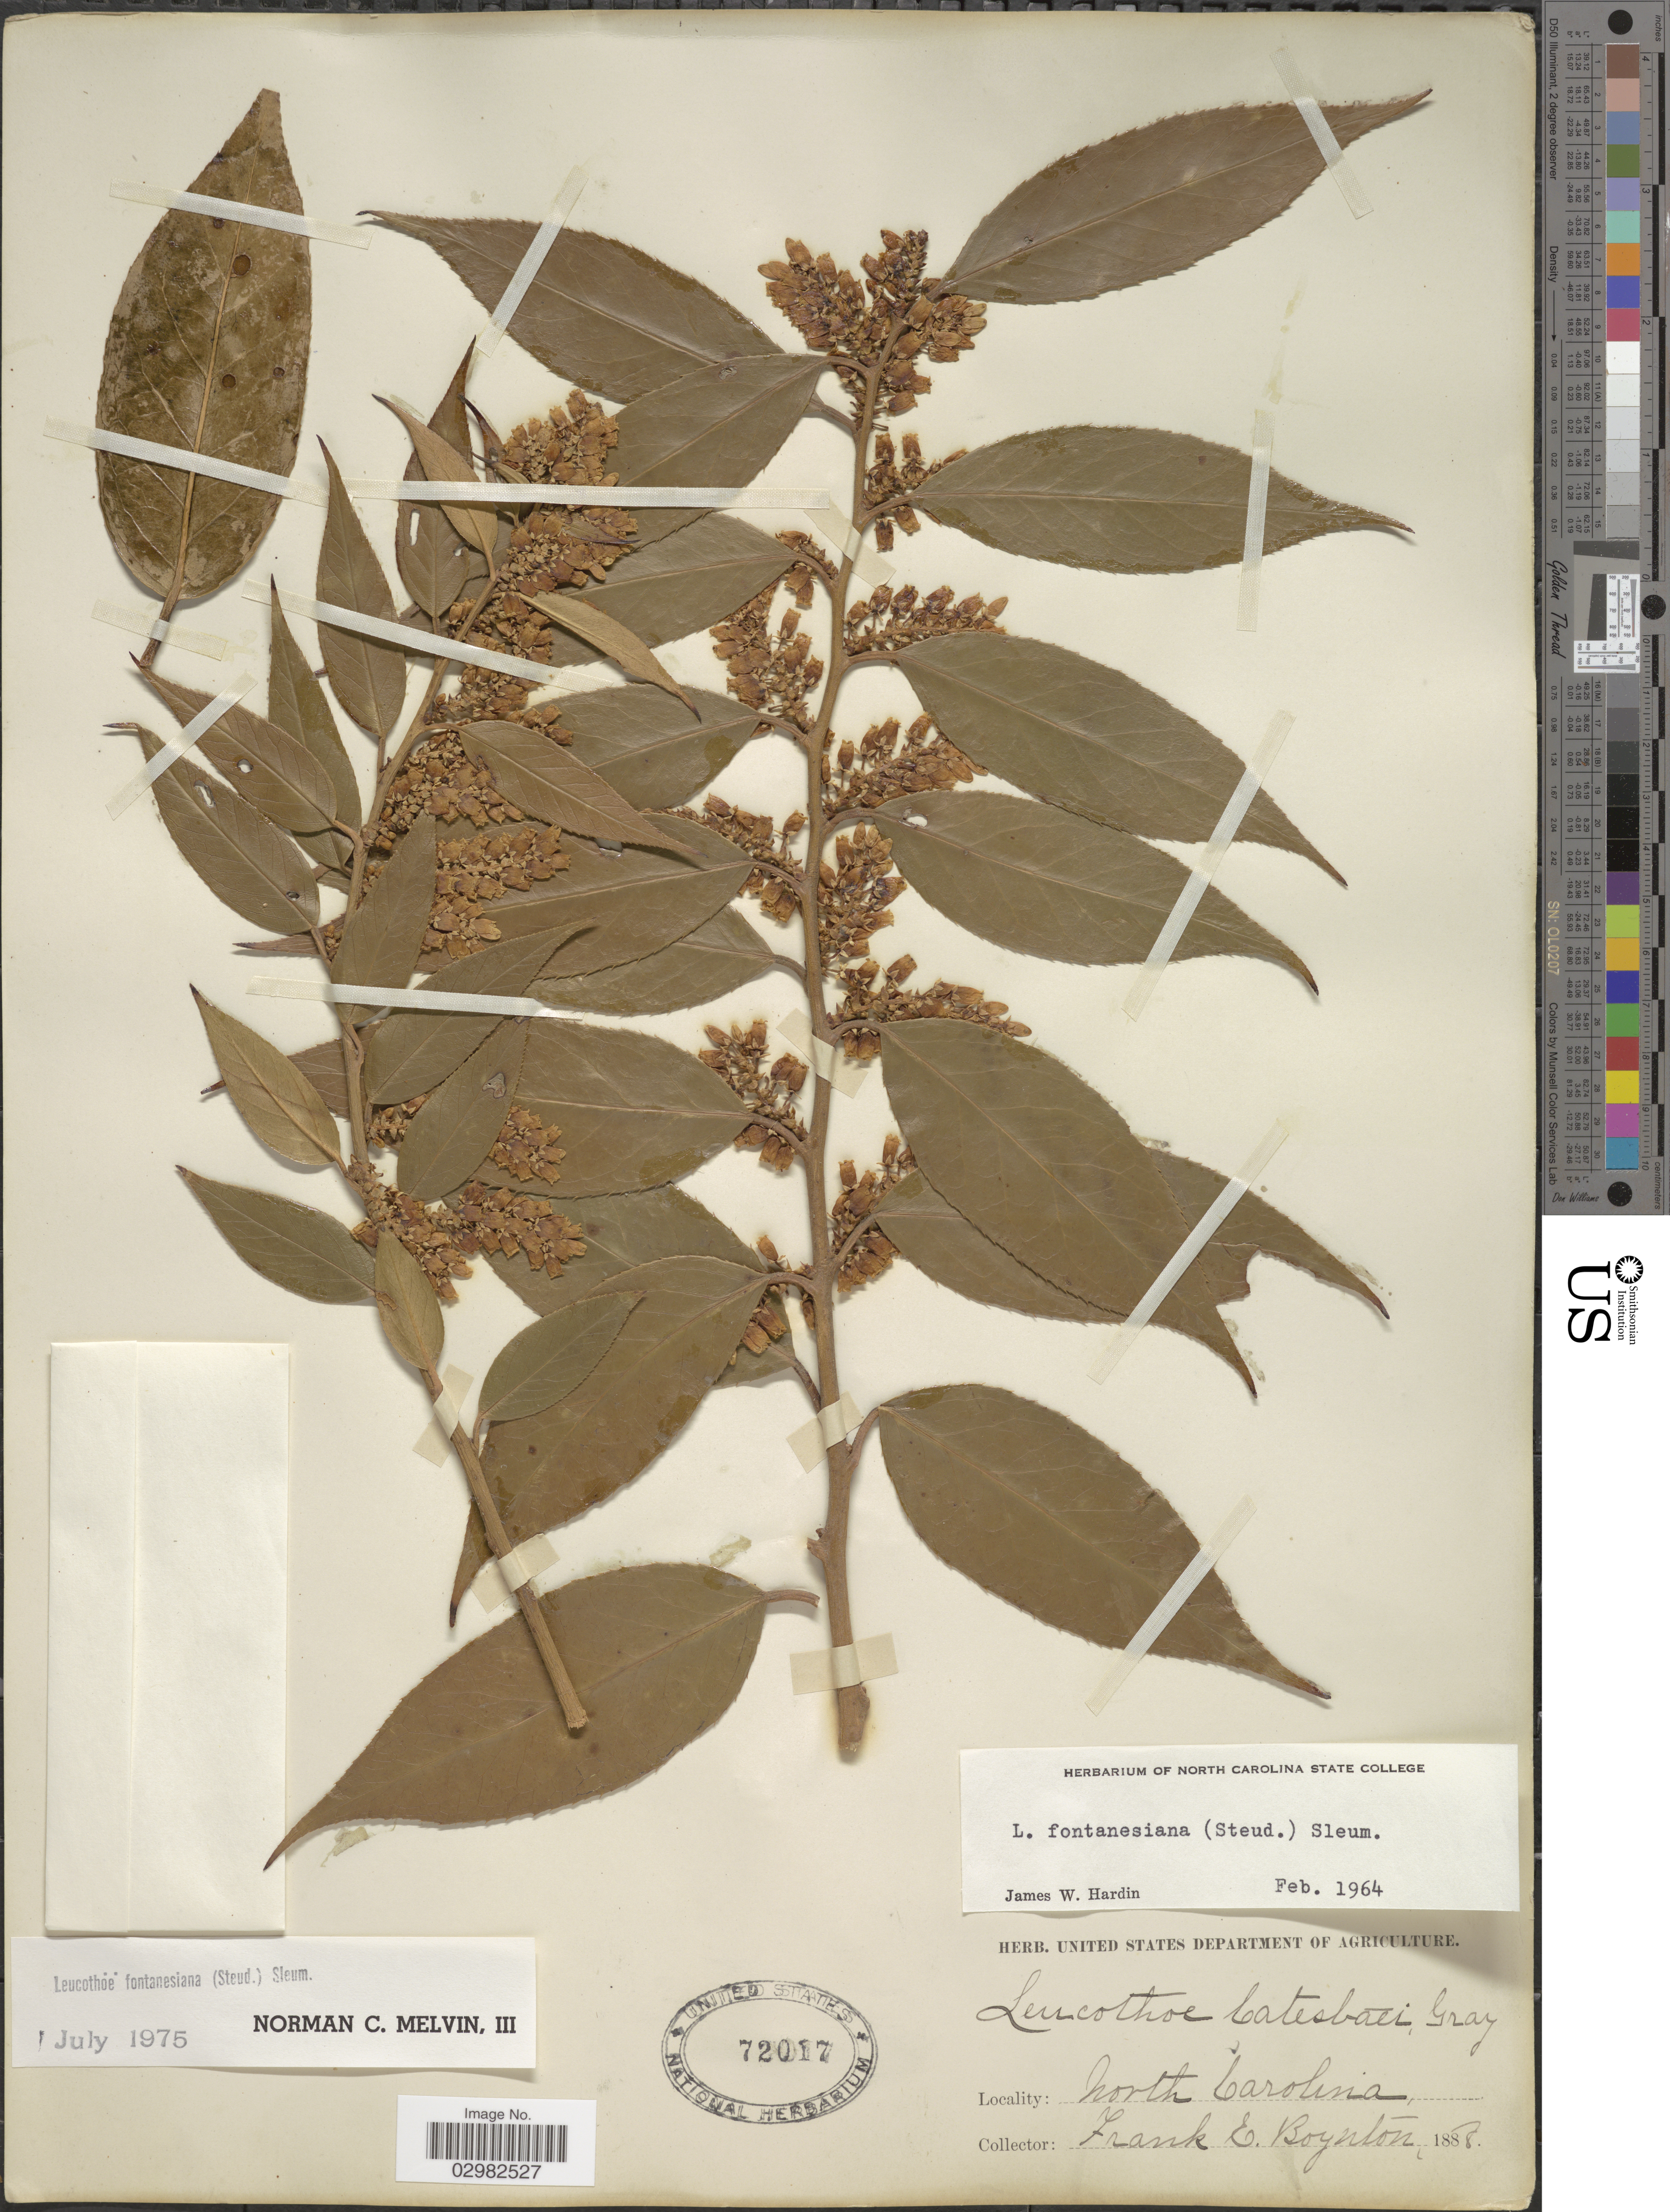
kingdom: Plantae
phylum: Tracheophyta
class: Magnoliopsida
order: Ericales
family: Ericaceae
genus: Leucothoe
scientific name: Leucothoë fontanesiana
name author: (Steud.) Sleumer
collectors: F. Boynton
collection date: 1888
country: United States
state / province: North Carolina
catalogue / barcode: US 72017